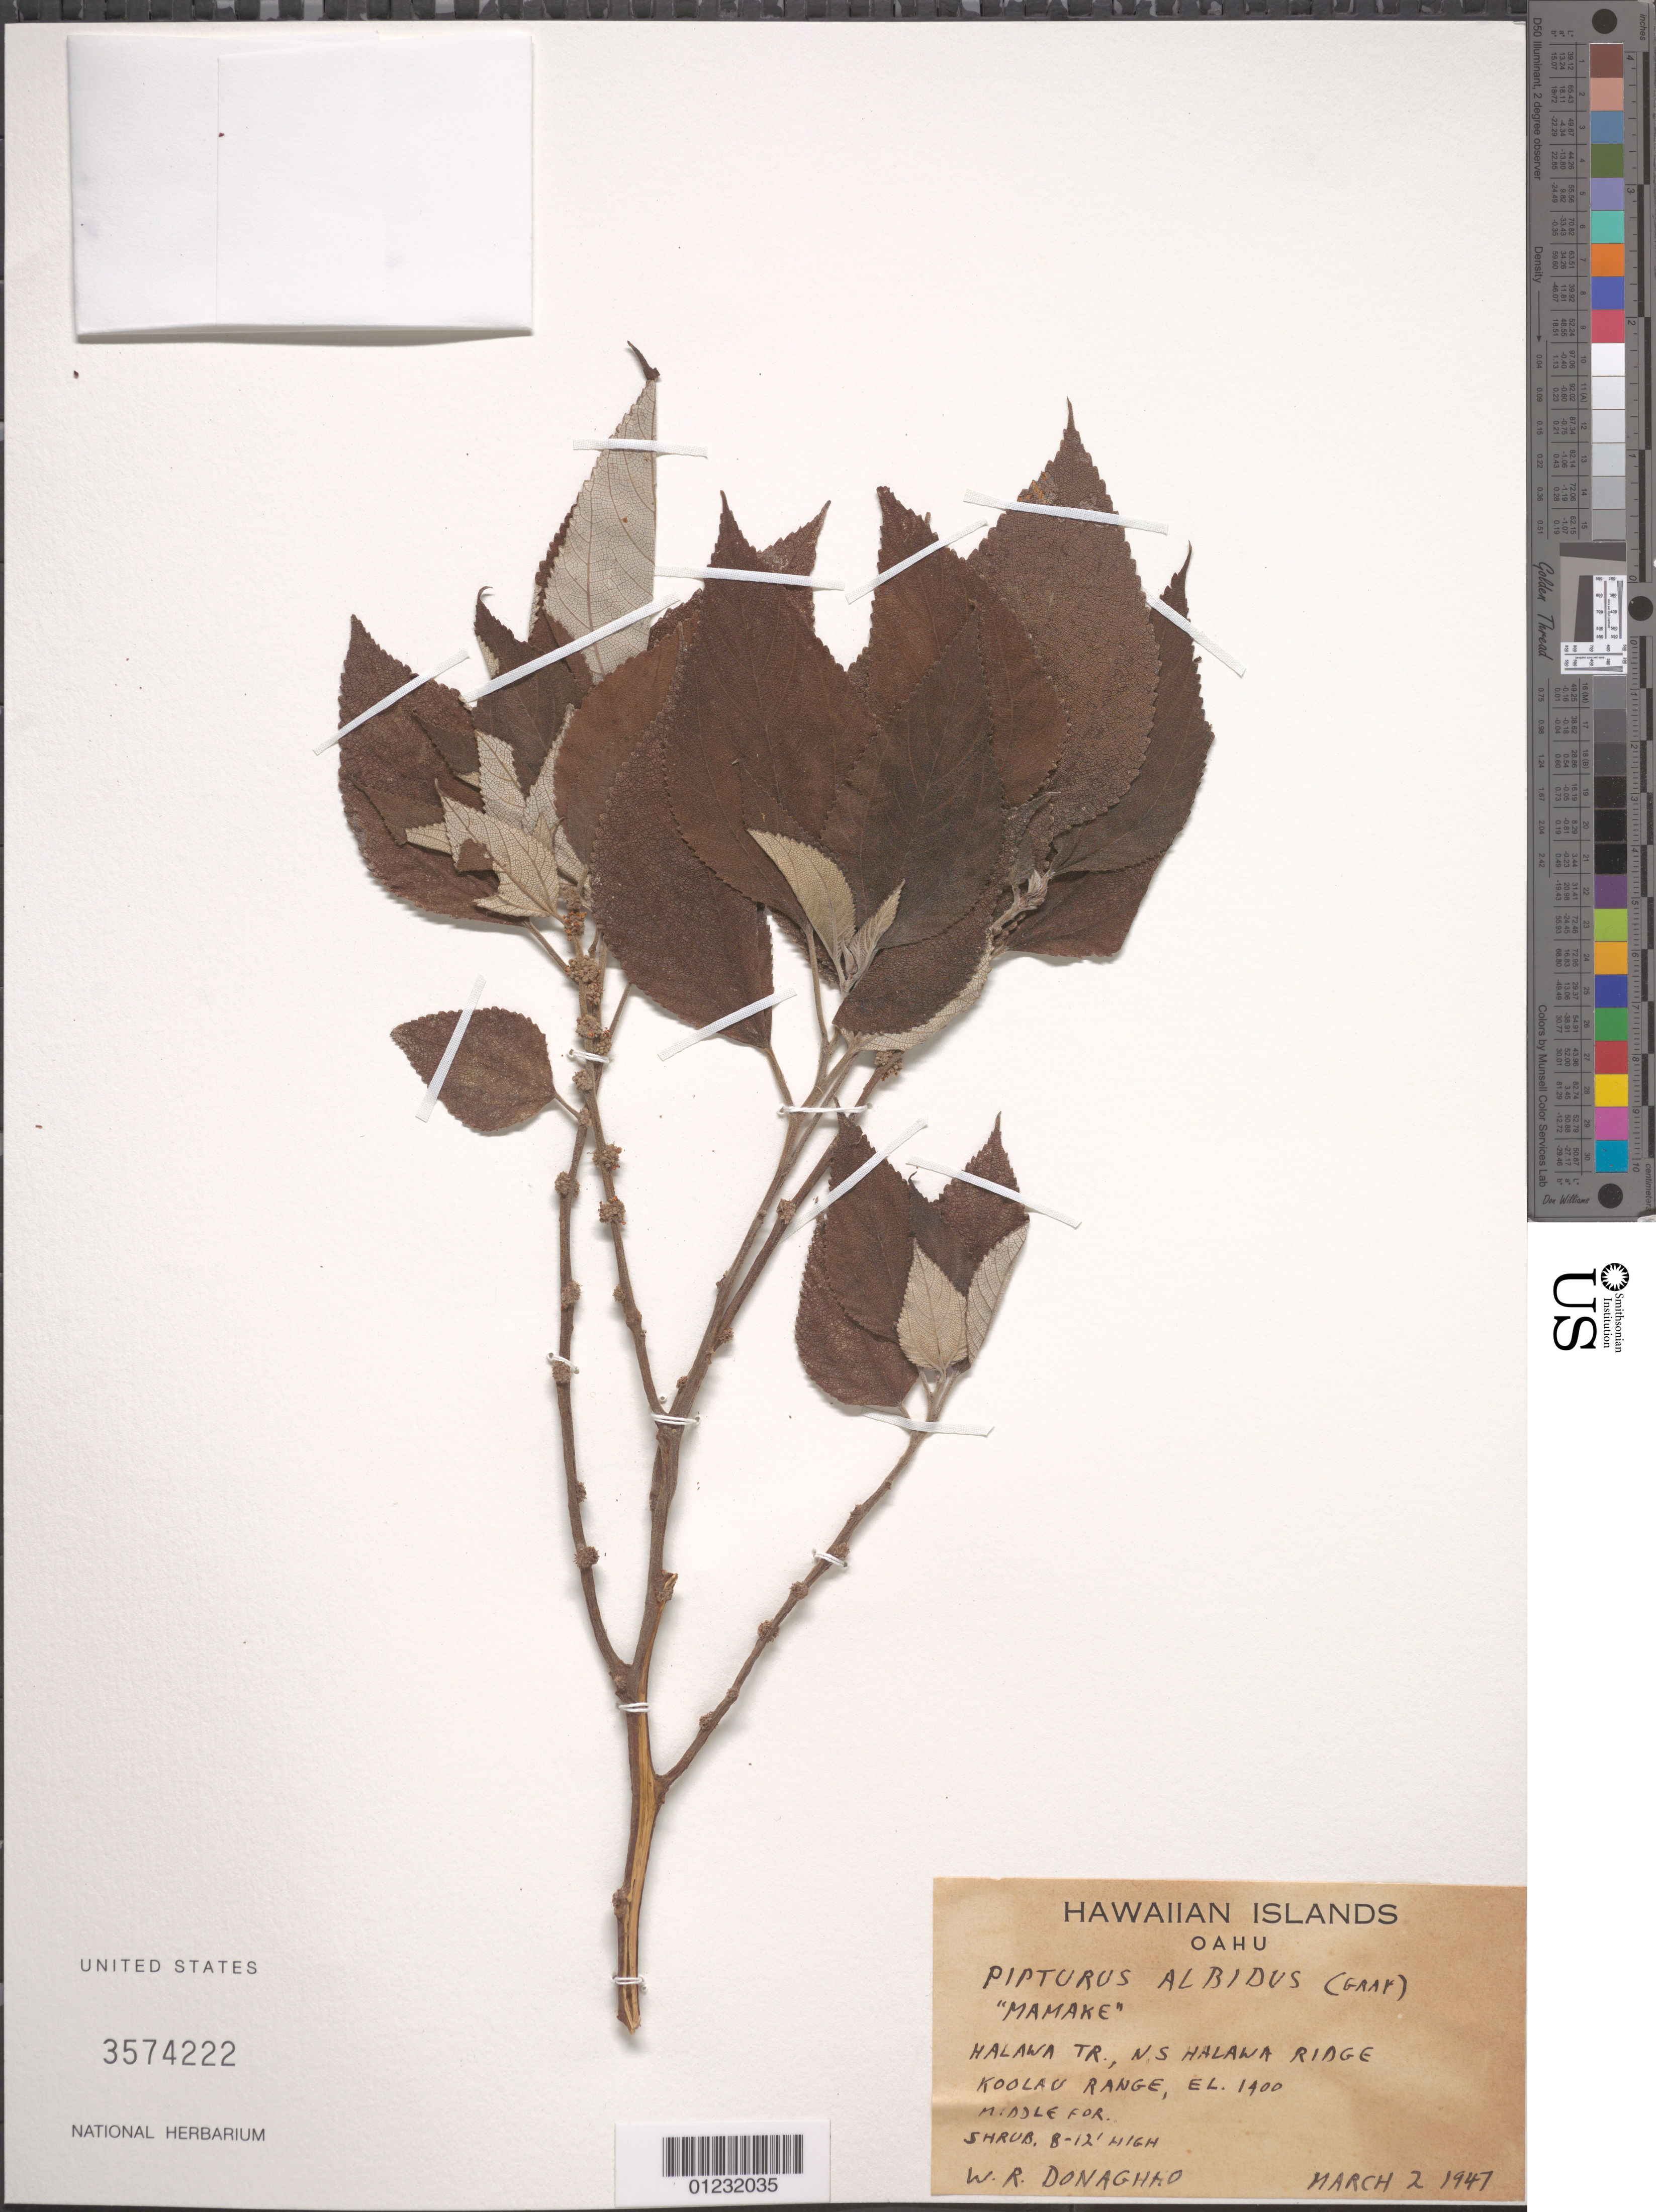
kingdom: Plantae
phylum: Tracheophyta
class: Magnoliopsida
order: Rosales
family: Urticaceae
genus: Pipturus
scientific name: Pipturus albidus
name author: (Hook. & Arn.) A. Gray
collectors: W. Donaghho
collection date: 1947-03-02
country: United States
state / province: Hawaii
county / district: Honolulu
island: Oahu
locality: Halawa Trail, N., S. Halwa Ridge, Koolau Range.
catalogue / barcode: US 3574222